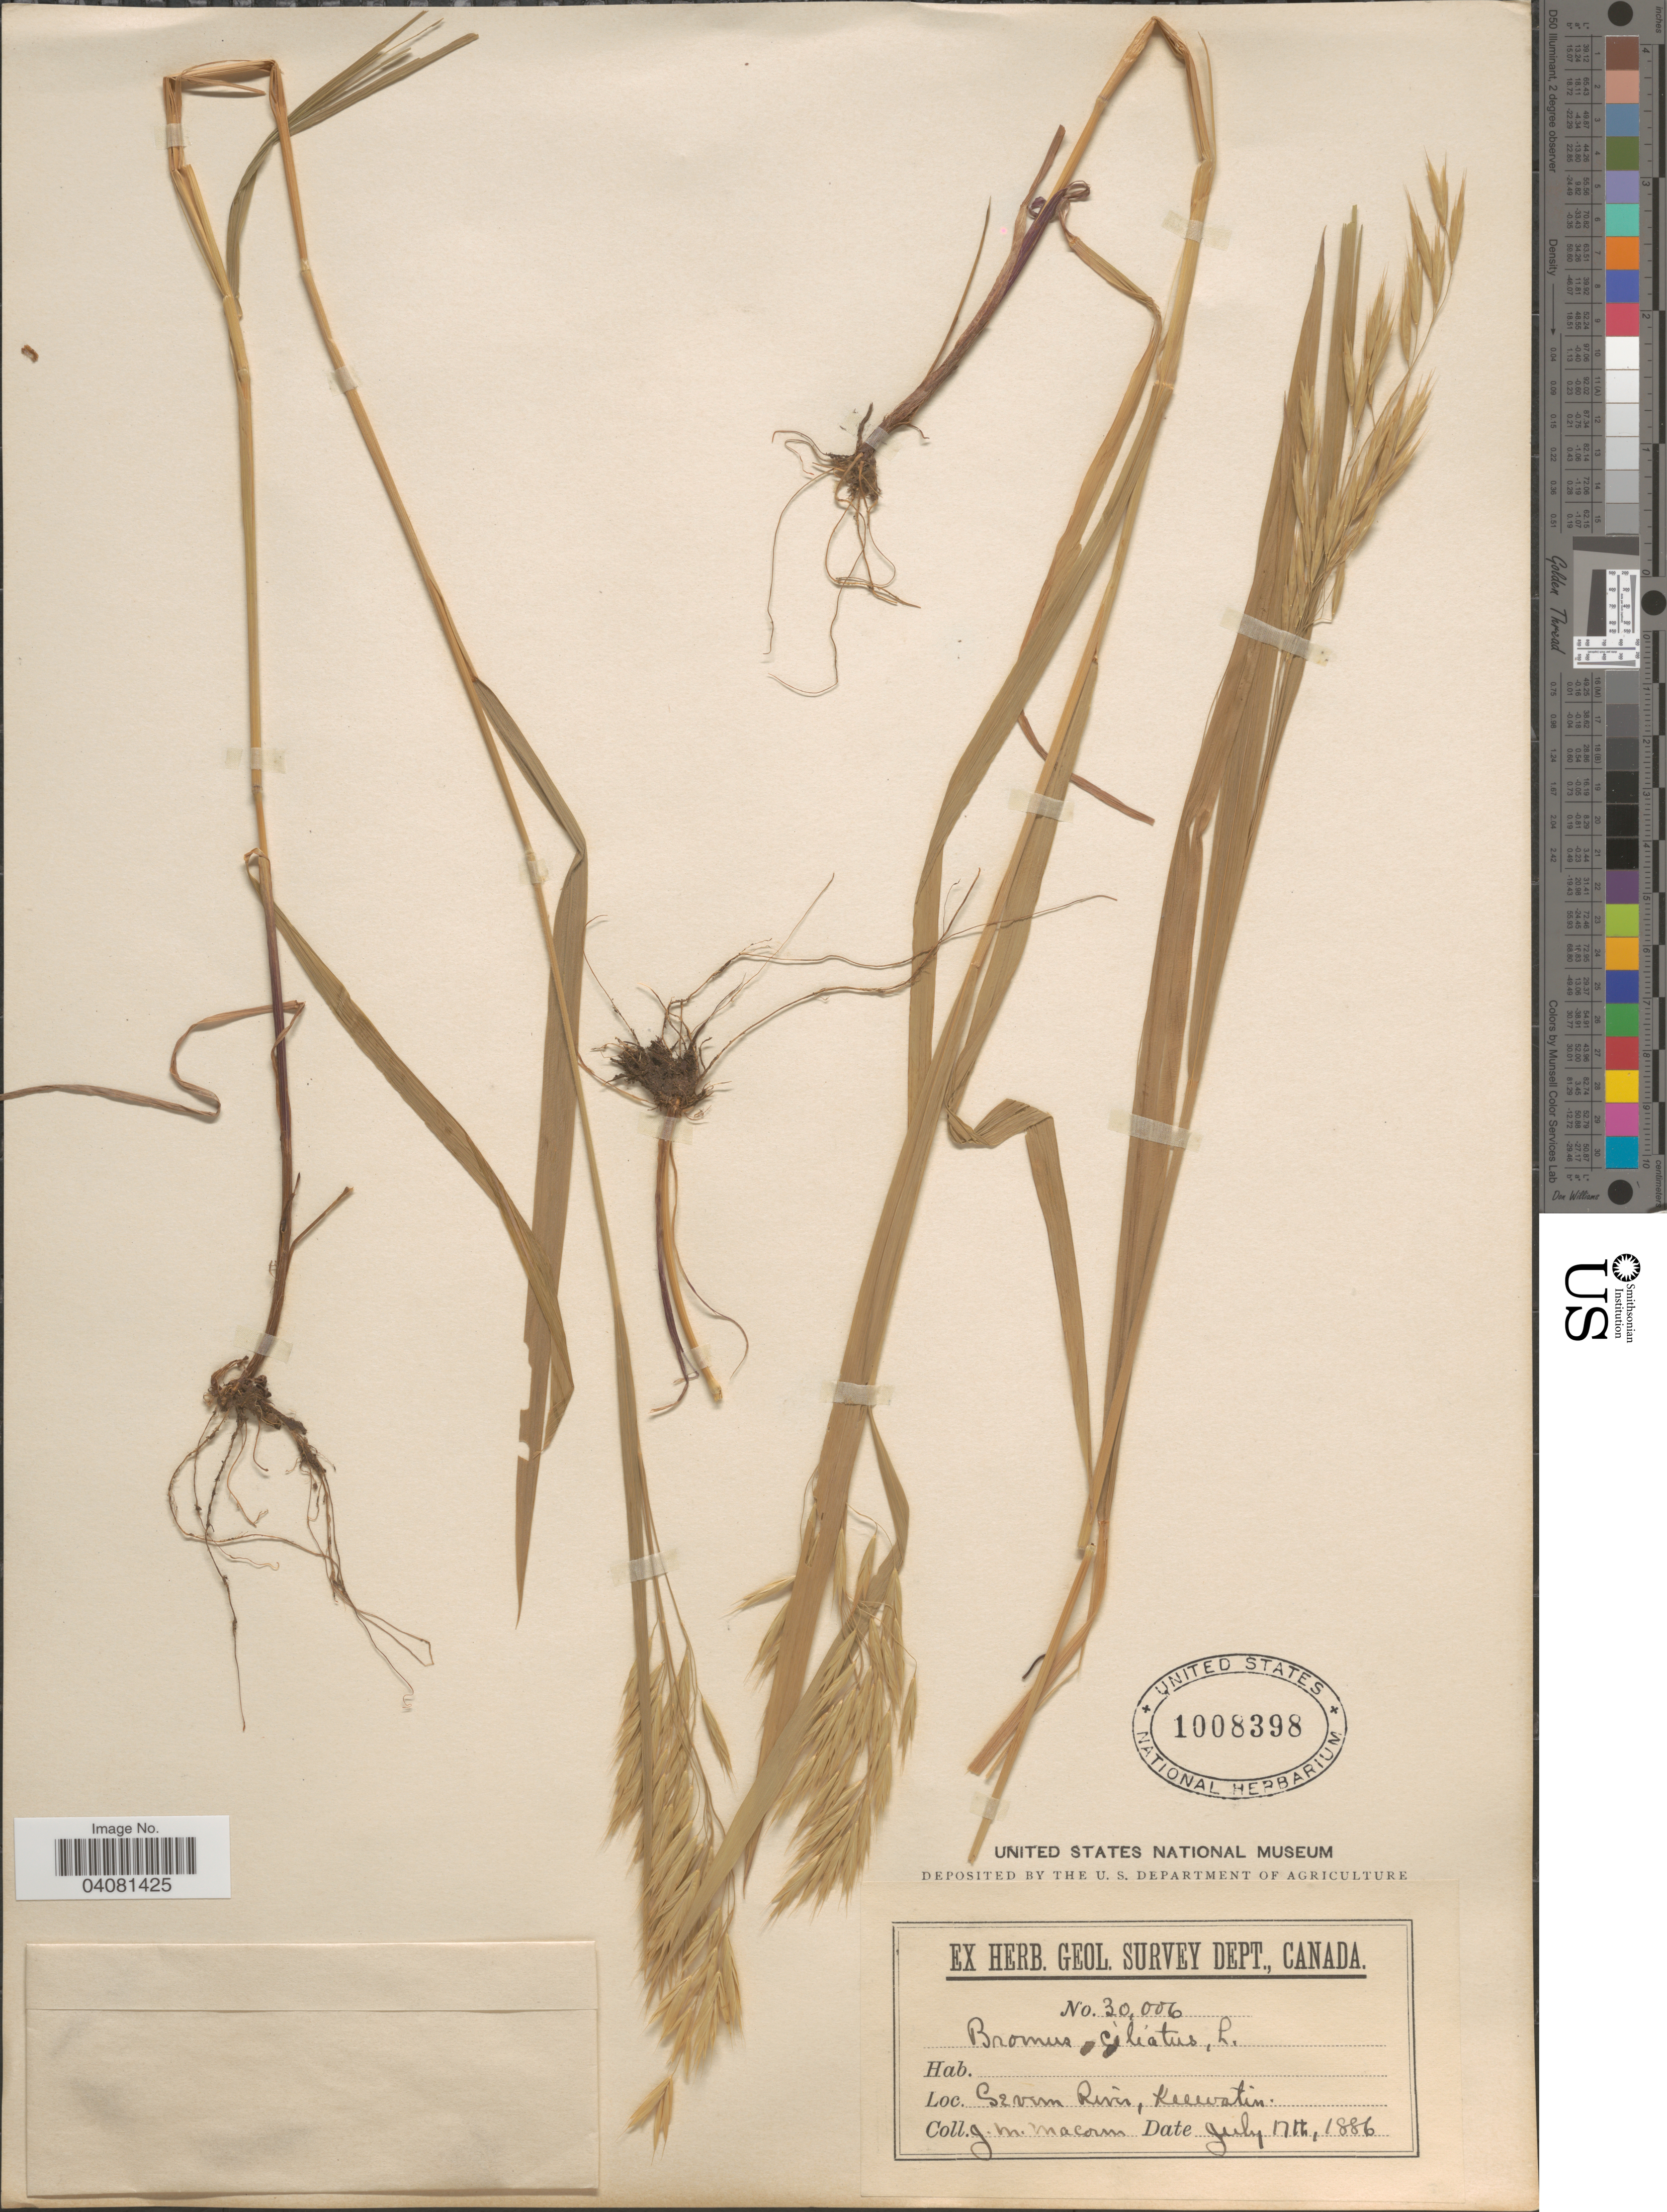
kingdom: Plantae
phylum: Tracheophyta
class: Liliopsida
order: Poales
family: Poaceae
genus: Bromus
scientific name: Bromus ciliatus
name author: L.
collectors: J. M. Macoun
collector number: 30006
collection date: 1886-07-17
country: Canada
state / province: Ontario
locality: Herb. Geol. Survey Dept., Canada. Severn River, Keewatin.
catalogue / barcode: US 1008398